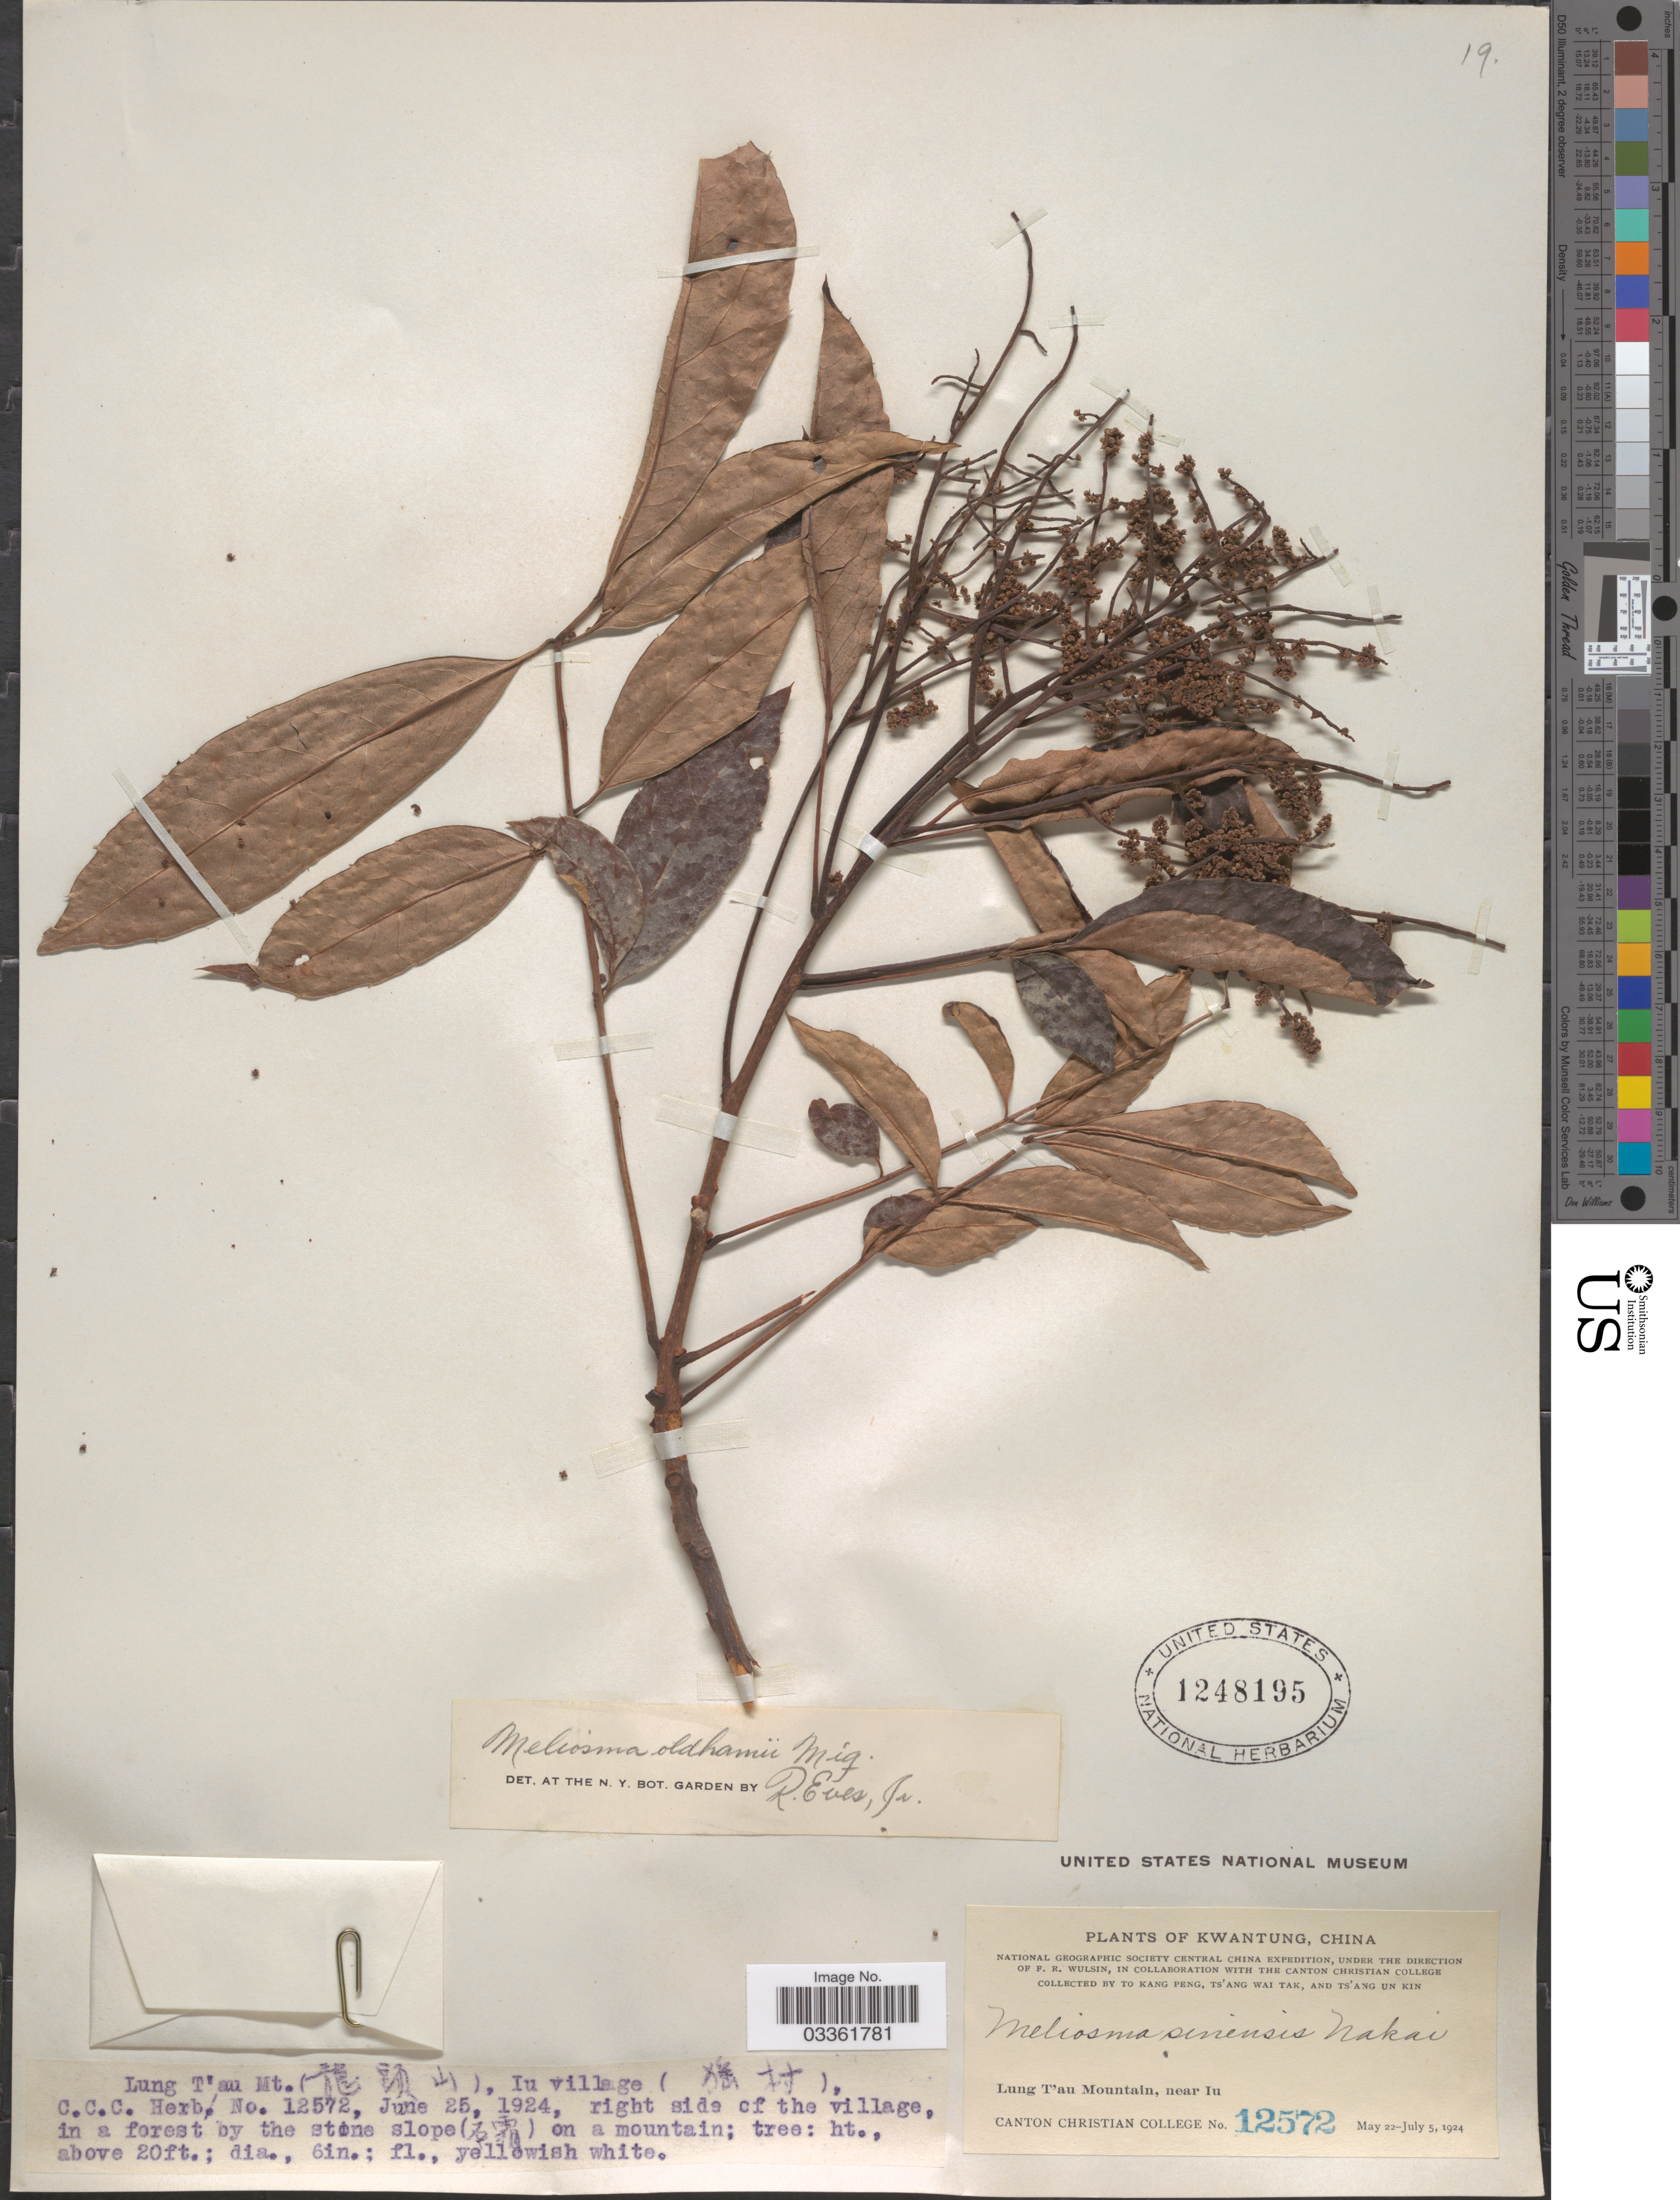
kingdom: Plantae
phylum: Tracheophyta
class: Magnoliopsida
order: Proteales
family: Sabiaceae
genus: Meliosma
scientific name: Meliosma rhoifolia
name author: Maxim.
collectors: T. K. Peng, W. T. Tsang & Ts' Ang Un Kin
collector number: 12572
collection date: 1924-06-25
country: China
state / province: Guangdong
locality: Kwangtung. Lung T'au Mountain, near Iu. Lung T'au Mt. (X), Iu village (X).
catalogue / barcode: US 1248195